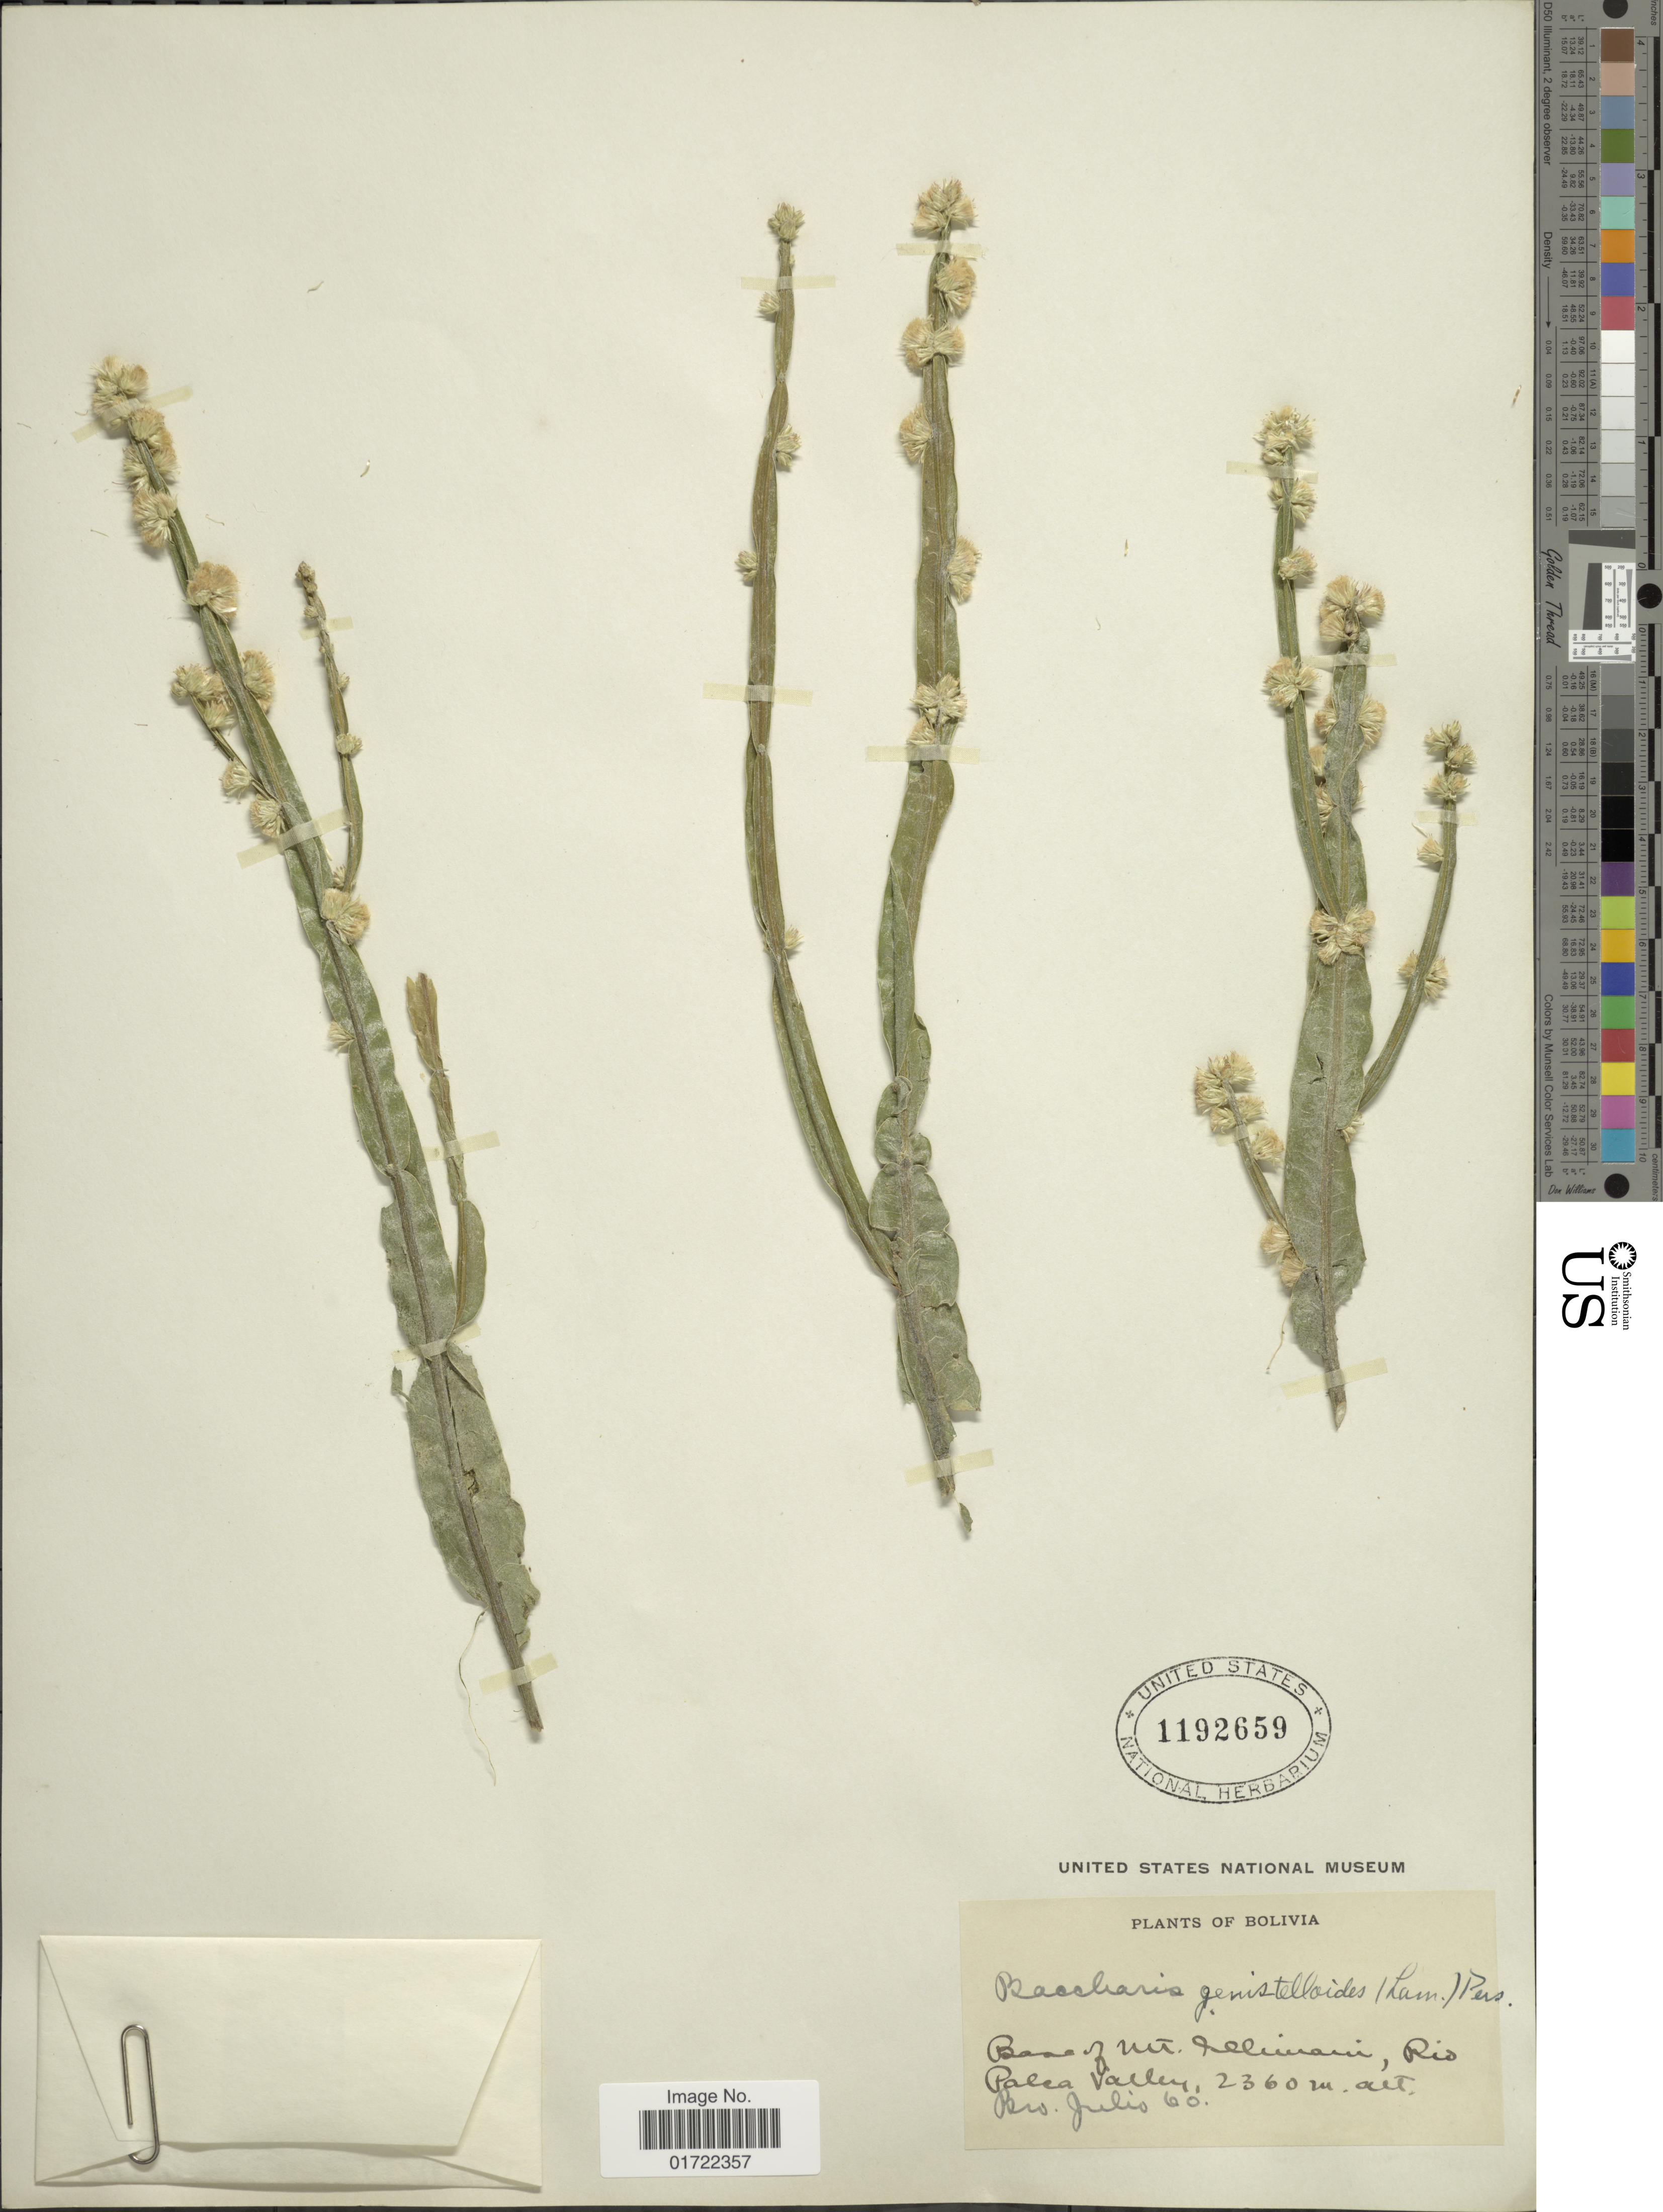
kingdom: Plantae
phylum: Tracheophyta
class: Magnoliopsida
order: Asterales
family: Asteraceae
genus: Baccharis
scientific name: Baccharis genistelloides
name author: (Lam.) Pers.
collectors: Bro. Julio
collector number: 60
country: Bolivia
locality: Base of Mt. Illimani, Rio Palca Valley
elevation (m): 2360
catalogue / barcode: US 1192659